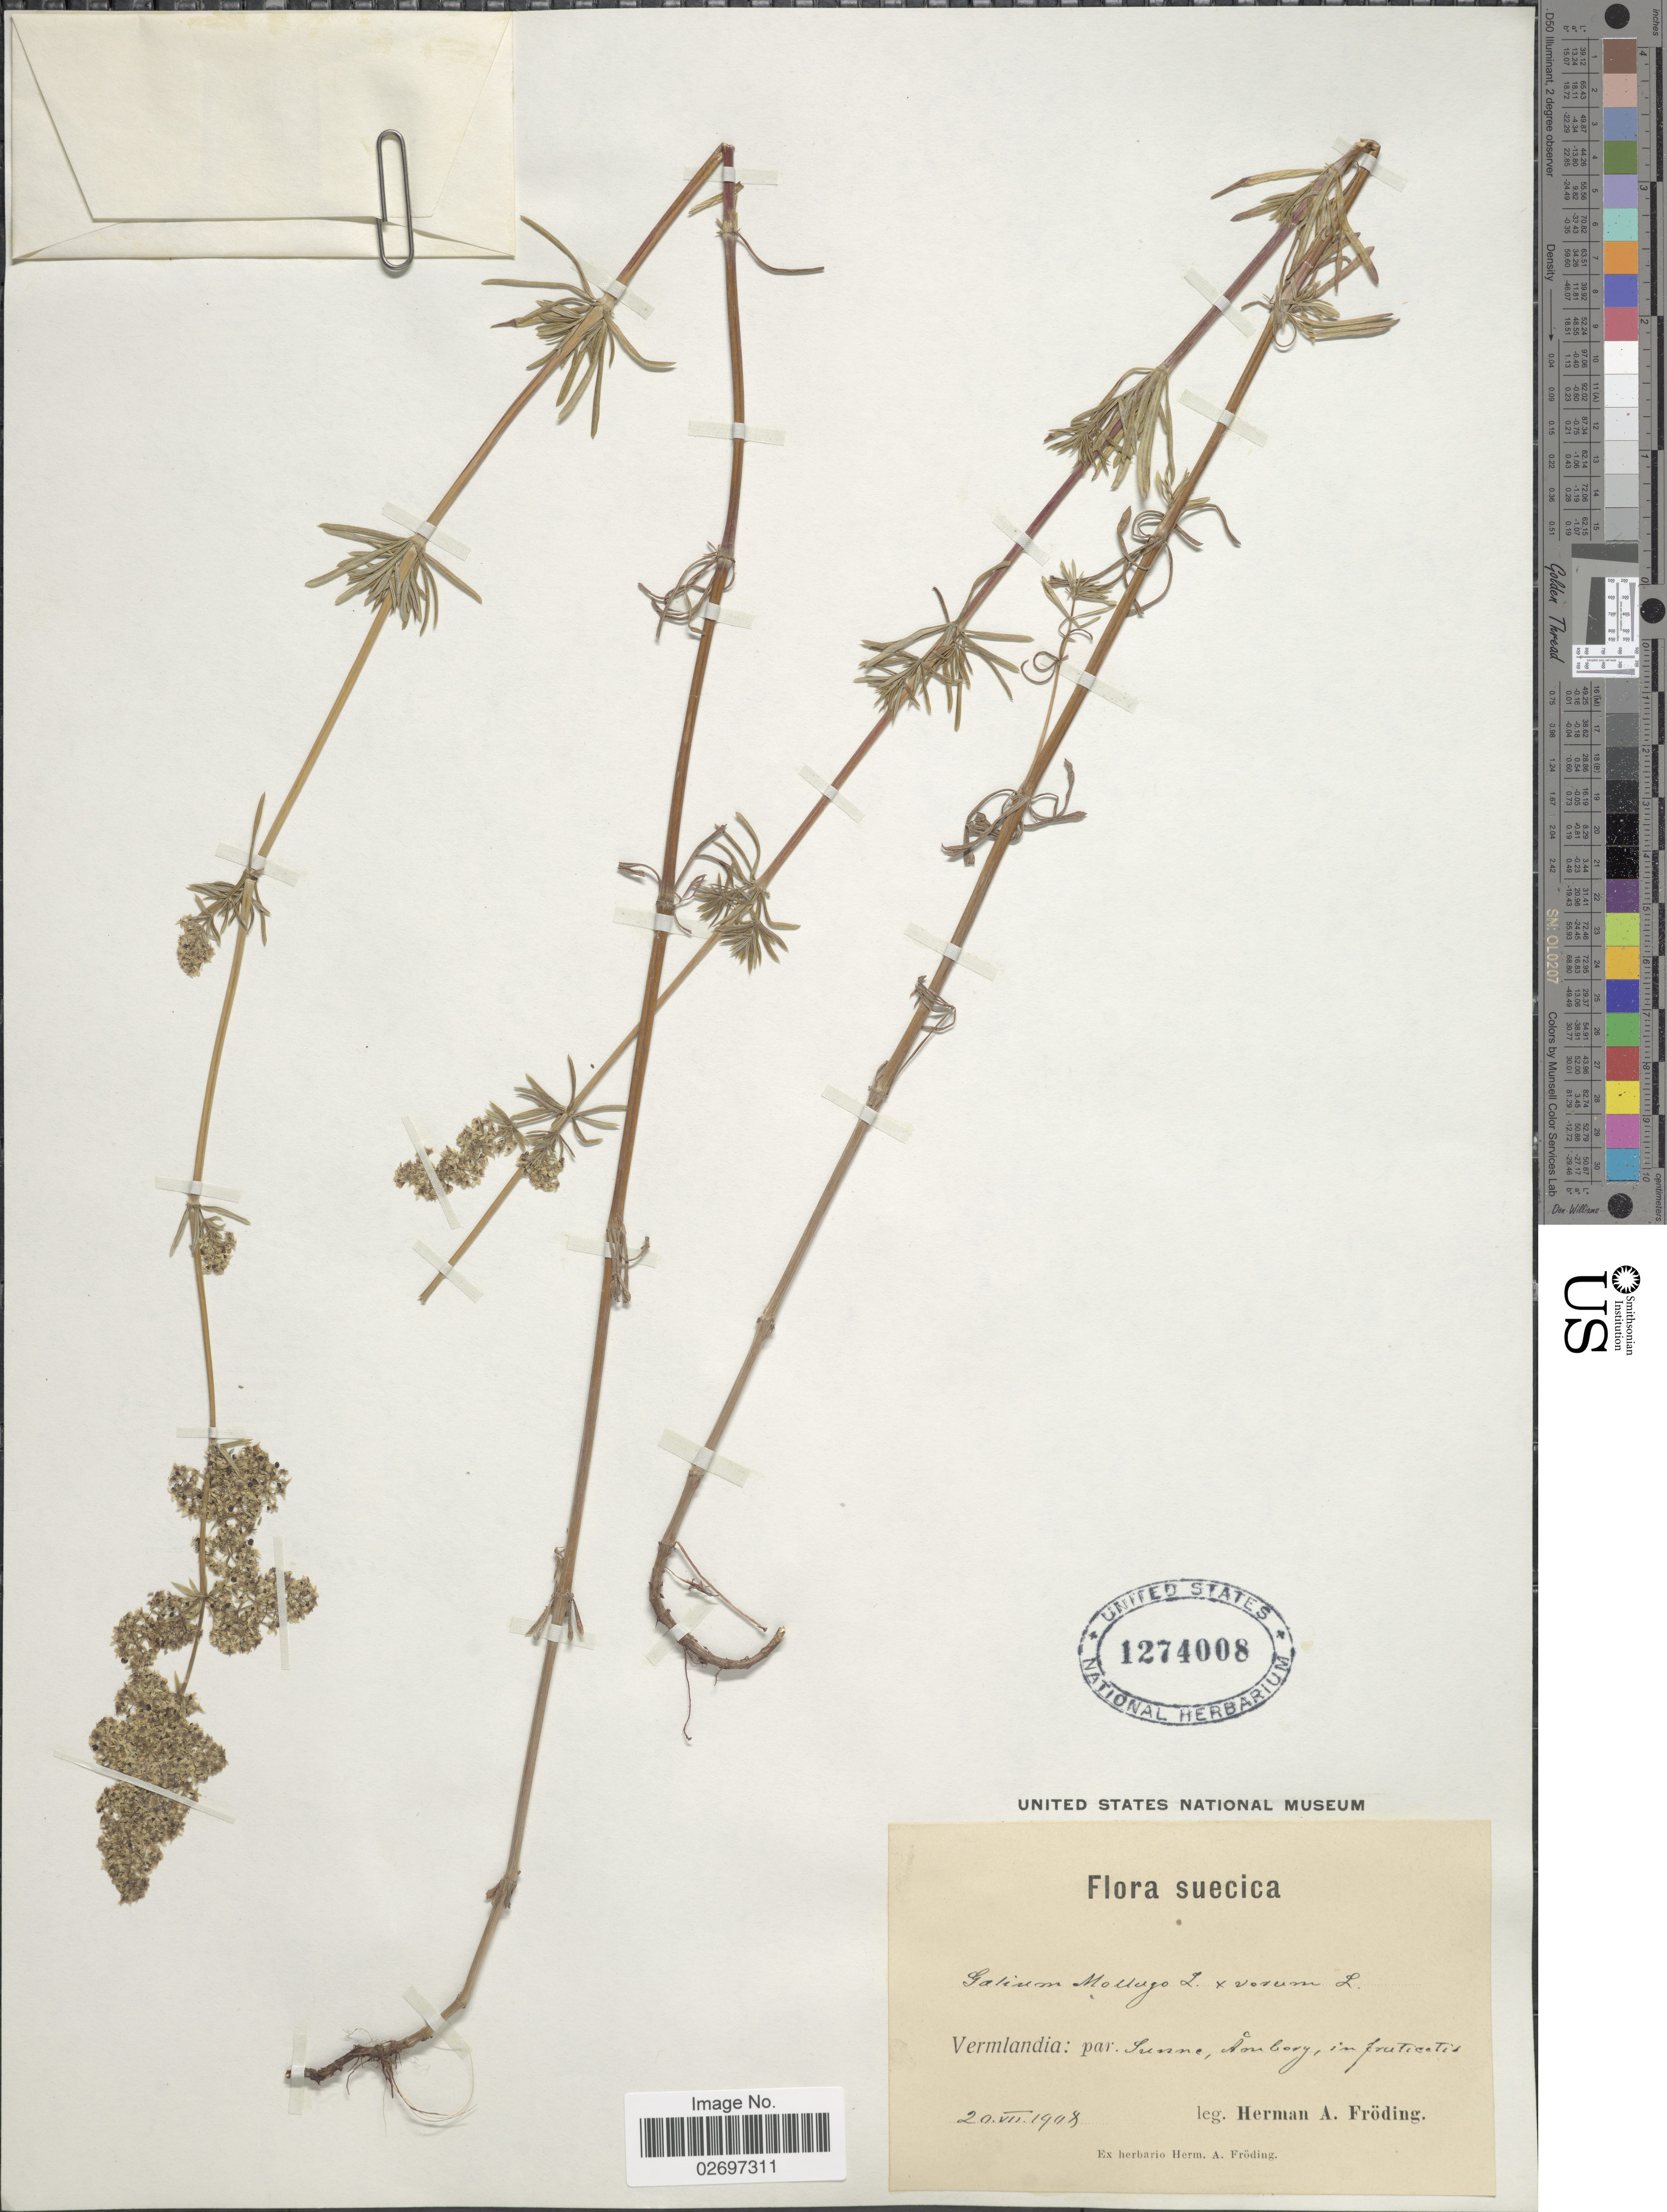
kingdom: Plantae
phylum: Tracheophyta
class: Magnoliopsida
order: Gentianales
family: Rubiaceae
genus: Galium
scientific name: Galium mollugo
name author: L.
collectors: H. Froding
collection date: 1908-07-20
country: Sweden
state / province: Varmland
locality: Suecica. Vermlandia: par Sunne, Amberg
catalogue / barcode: US 1274008